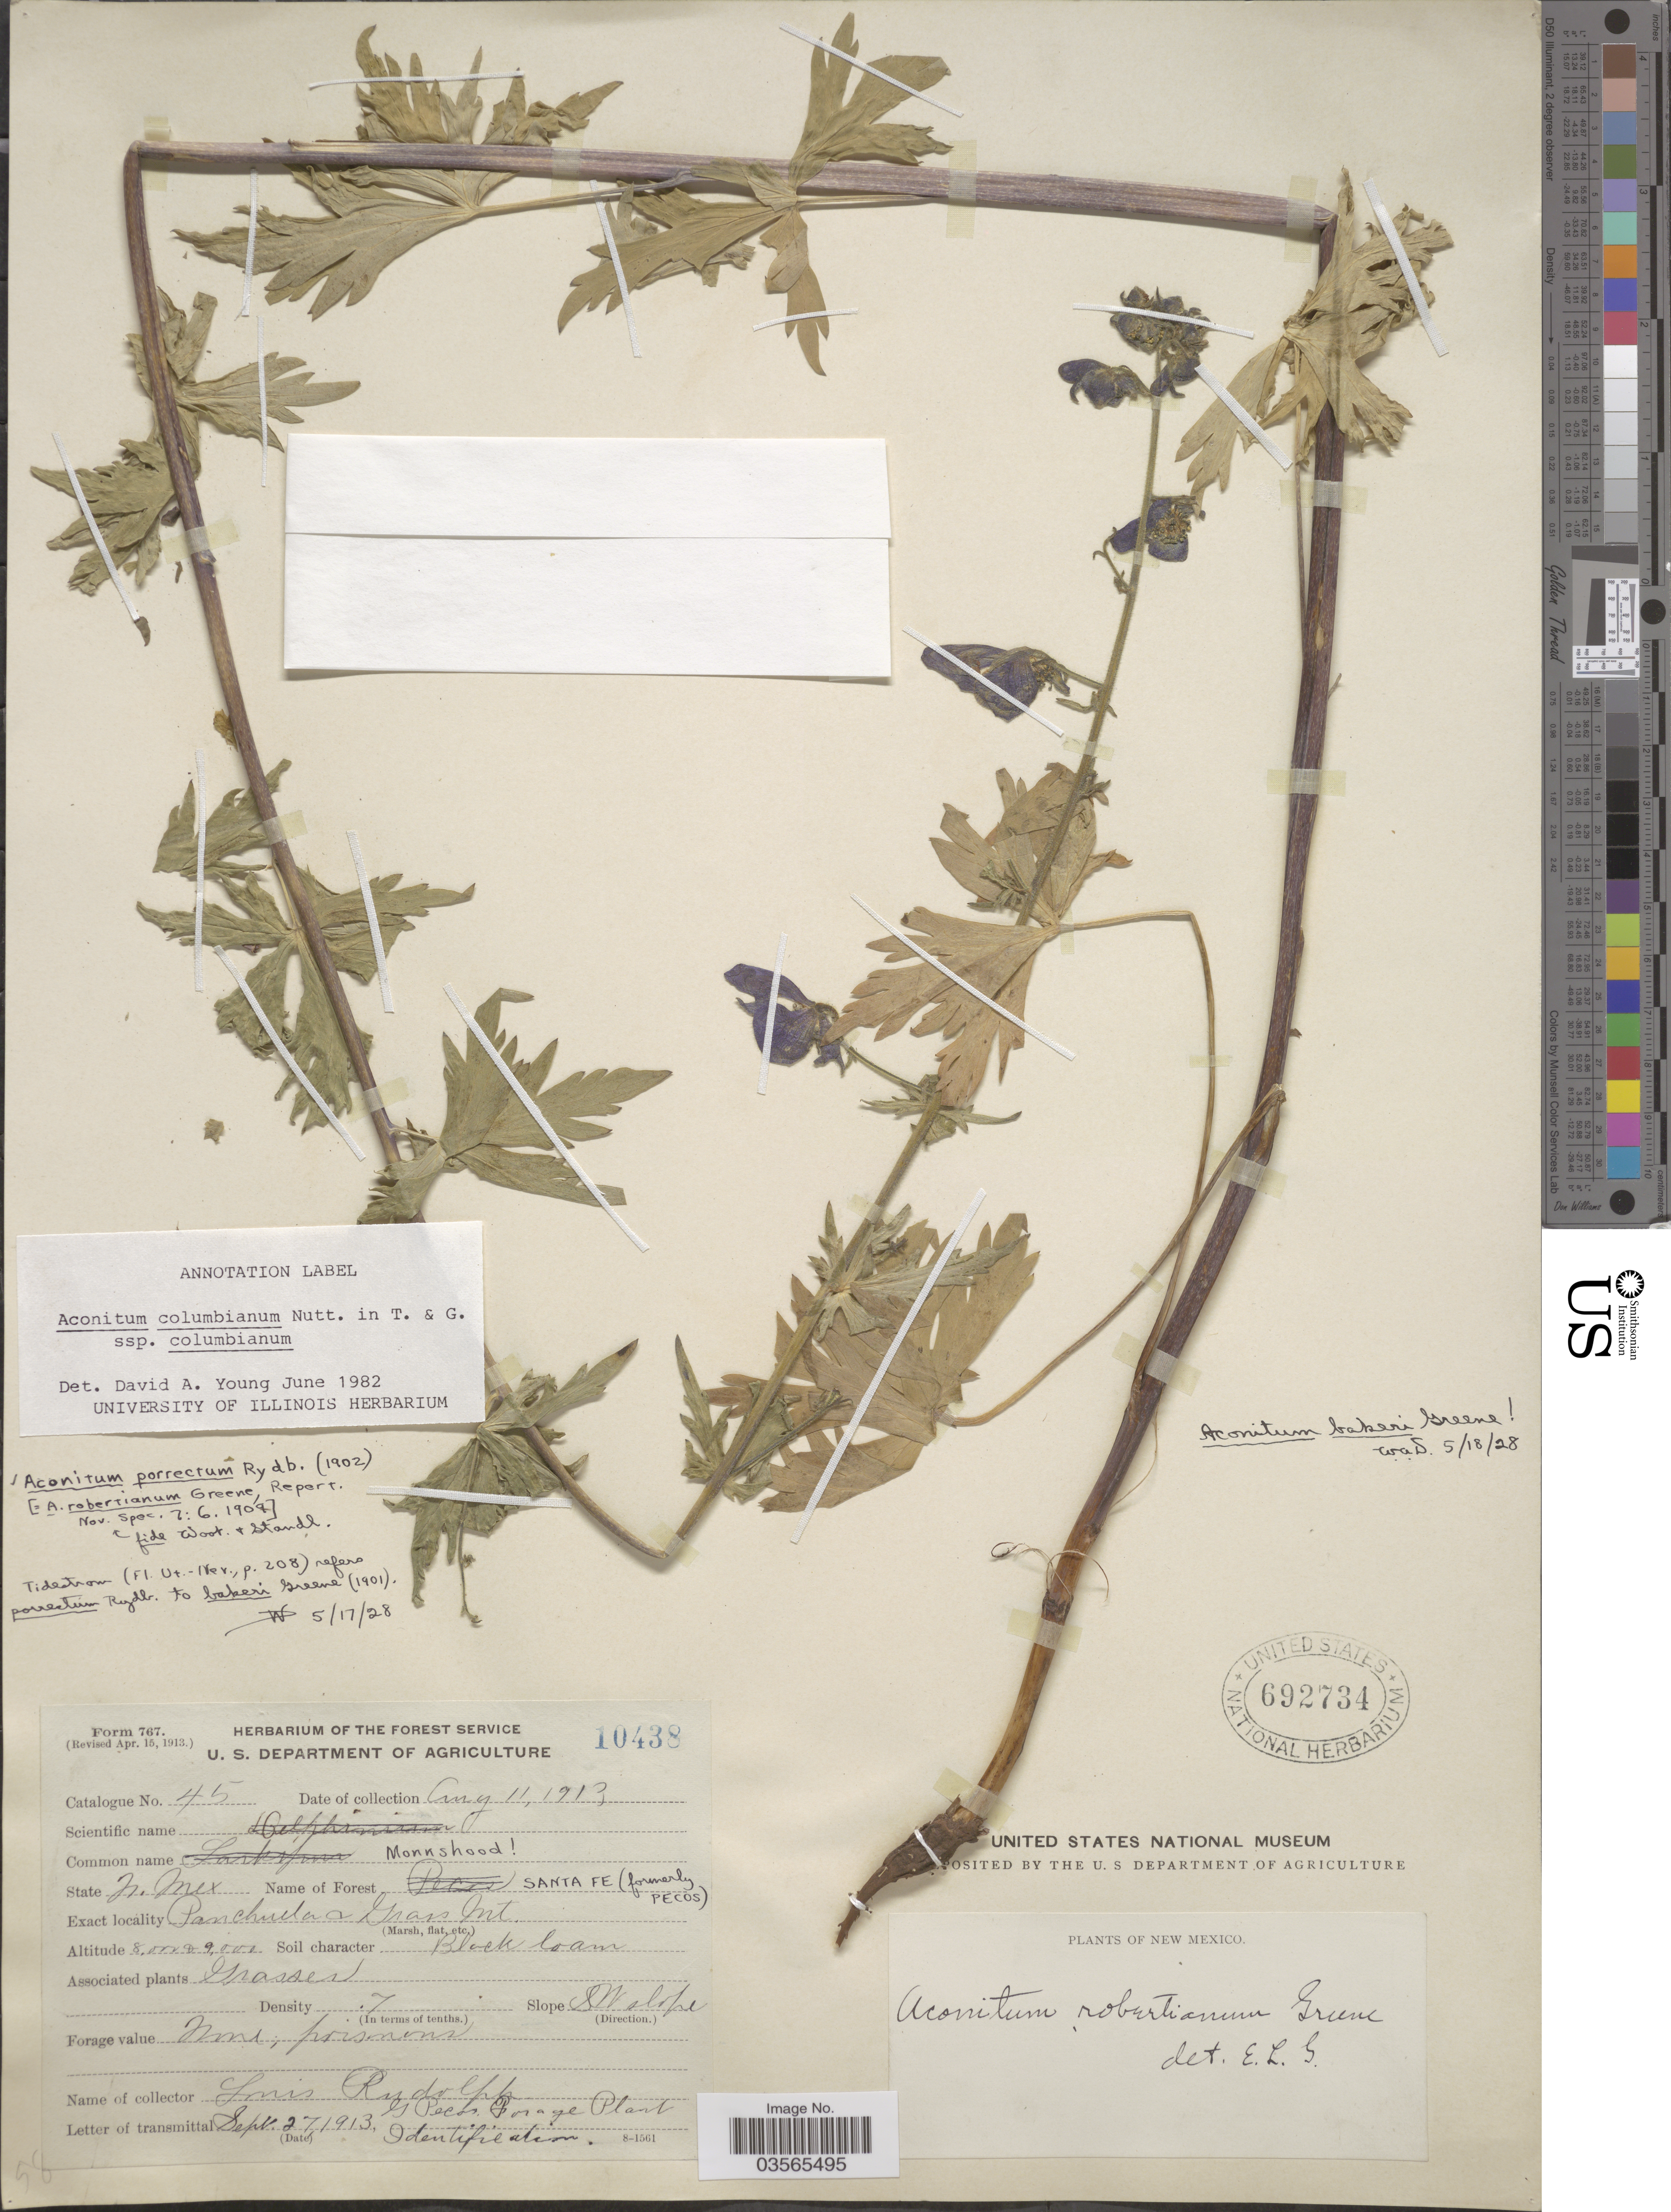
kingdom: Plantae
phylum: Tracheophyta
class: Magnoliopsida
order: Ranunculales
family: Ranunculaceae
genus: Aconitum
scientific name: Aconitum columbianum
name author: Nutt.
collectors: L. Rudolph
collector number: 45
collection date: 1913-08-11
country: United States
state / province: New Mexico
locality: Name of Forest Santa Fe (formerly Pecos). Panchuela & Grass Mt.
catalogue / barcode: US 692734